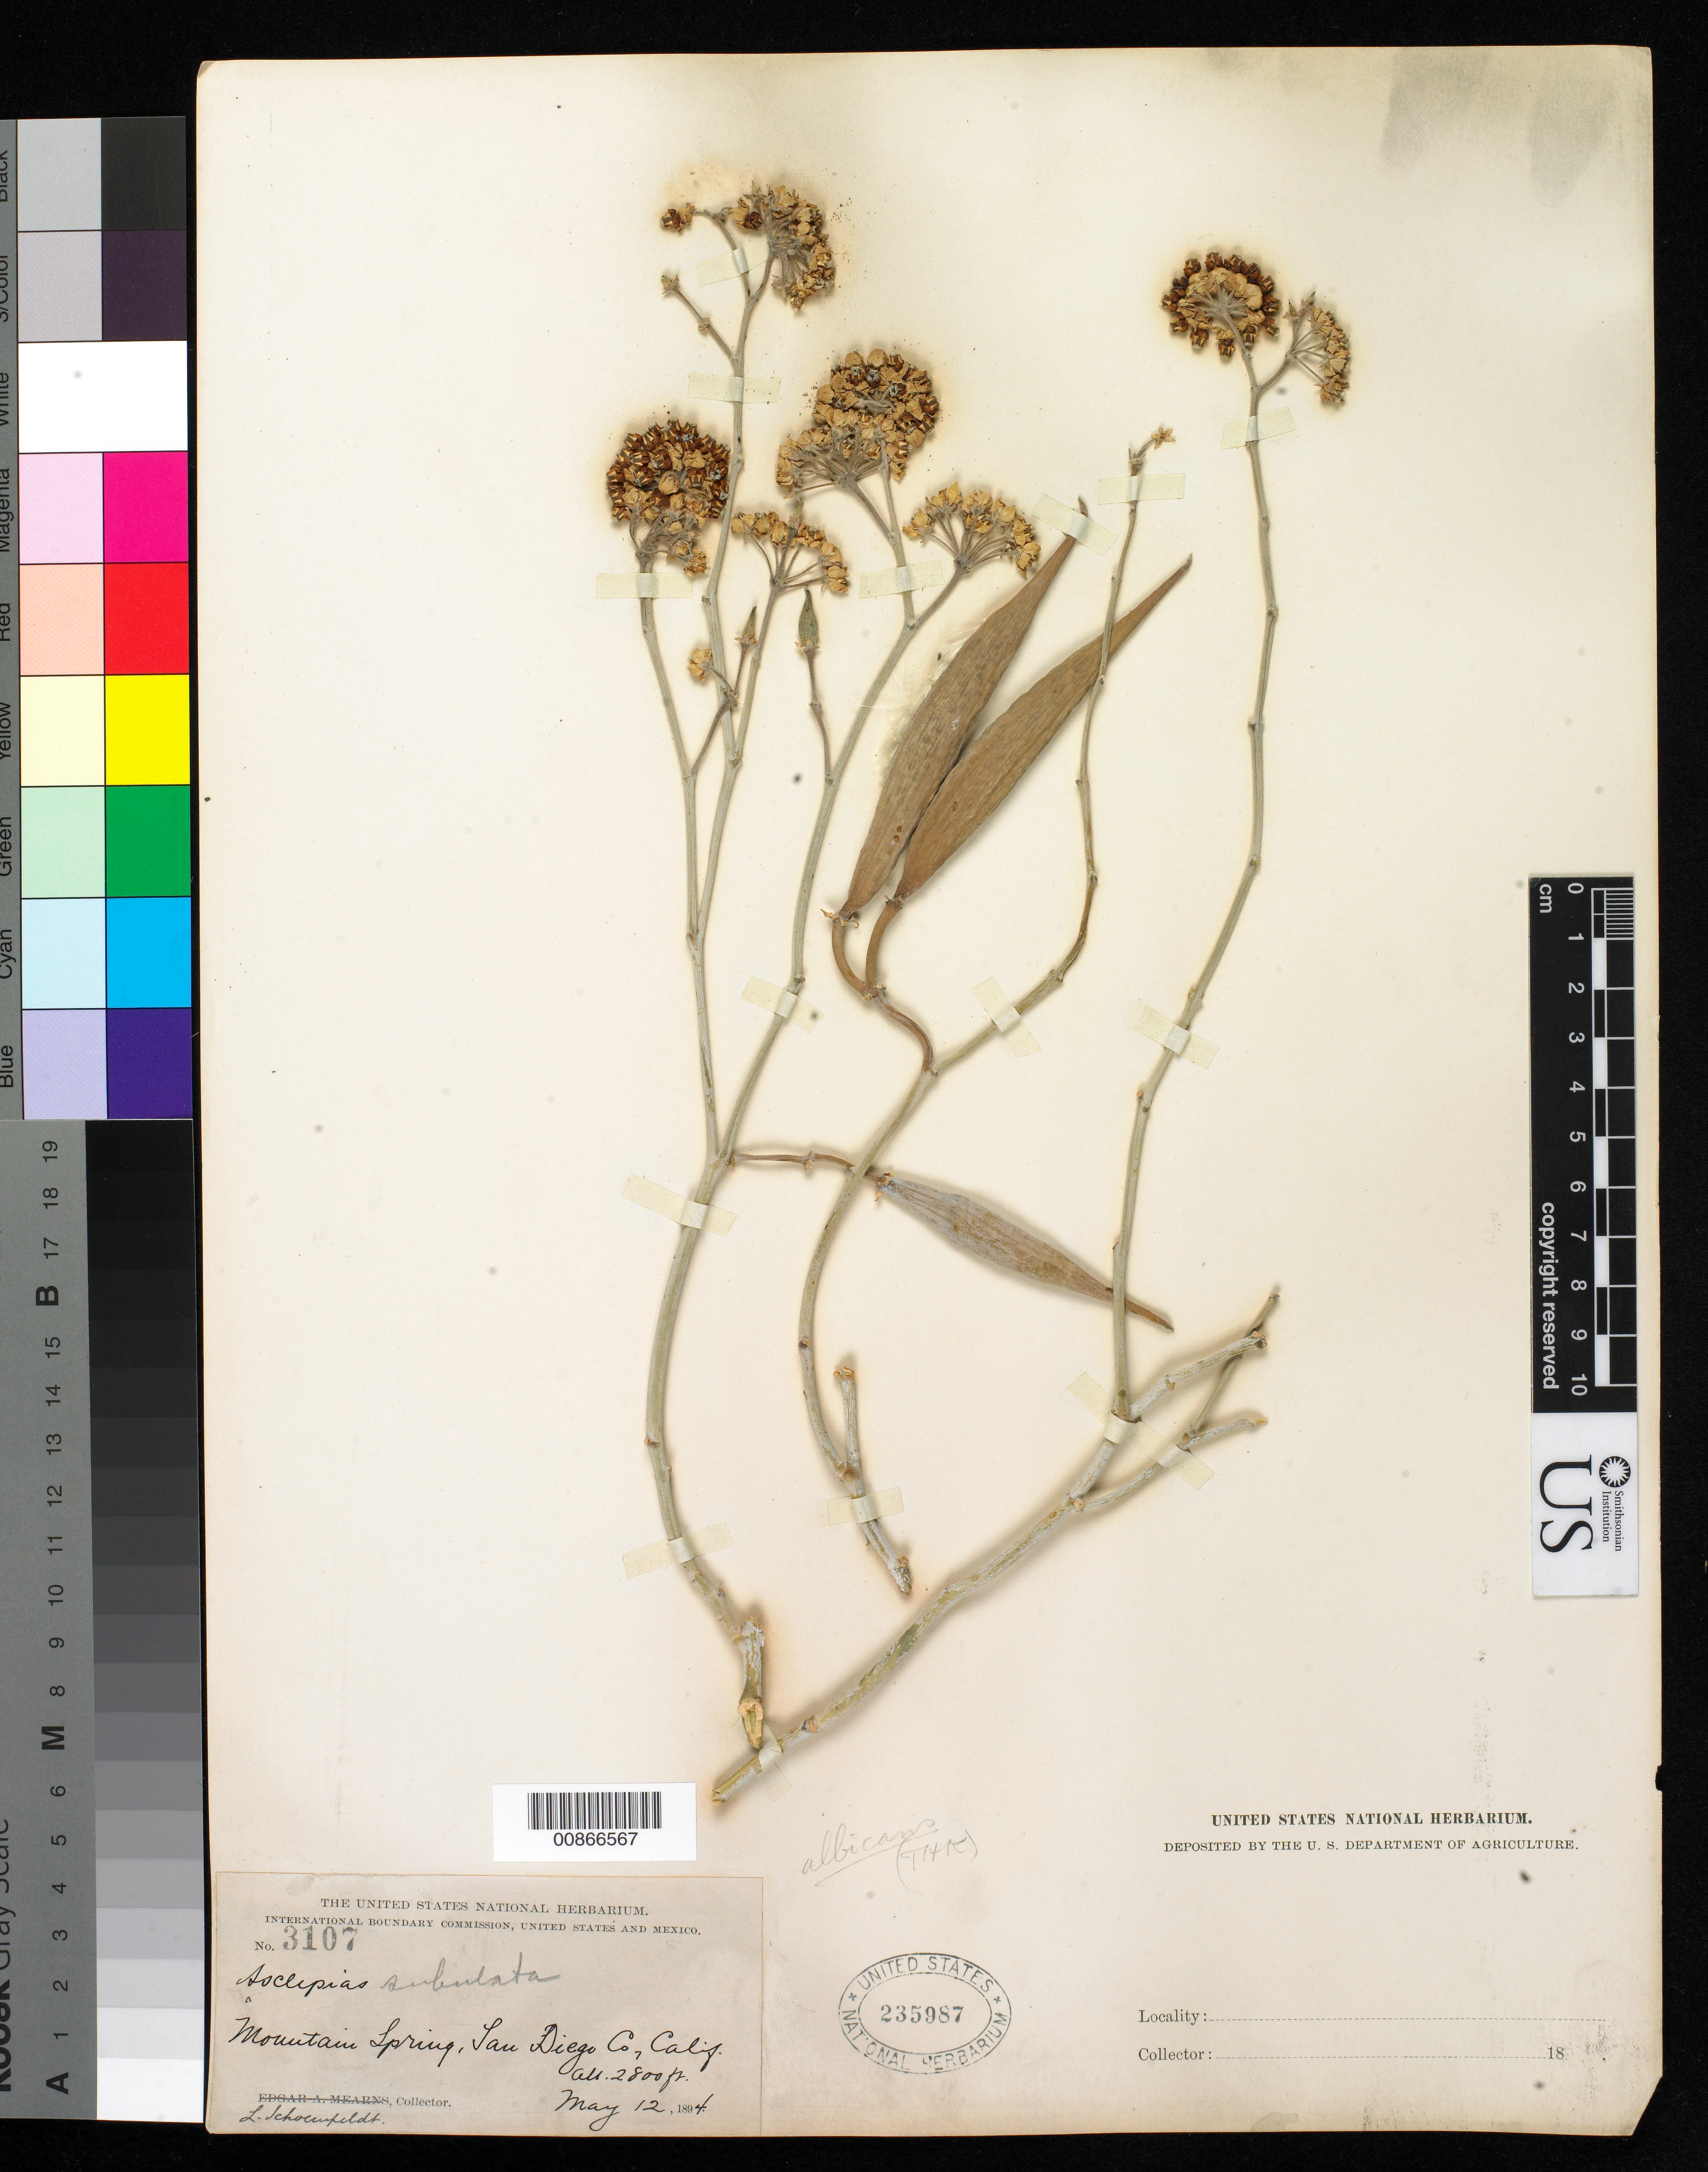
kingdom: Plantae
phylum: Tracheophyta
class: Magnoliopsida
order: Gentianales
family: Apocynaceae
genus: Asclepias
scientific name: Asclepias albicans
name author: S. Watson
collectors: L. Schoenfeldt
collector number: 3107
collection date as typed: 12 May 1894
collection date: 1894-05-12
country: United States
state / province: California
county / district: San Diego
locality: Mountain Spring, San Diego County, California.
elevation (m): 853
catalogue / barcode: US 235987